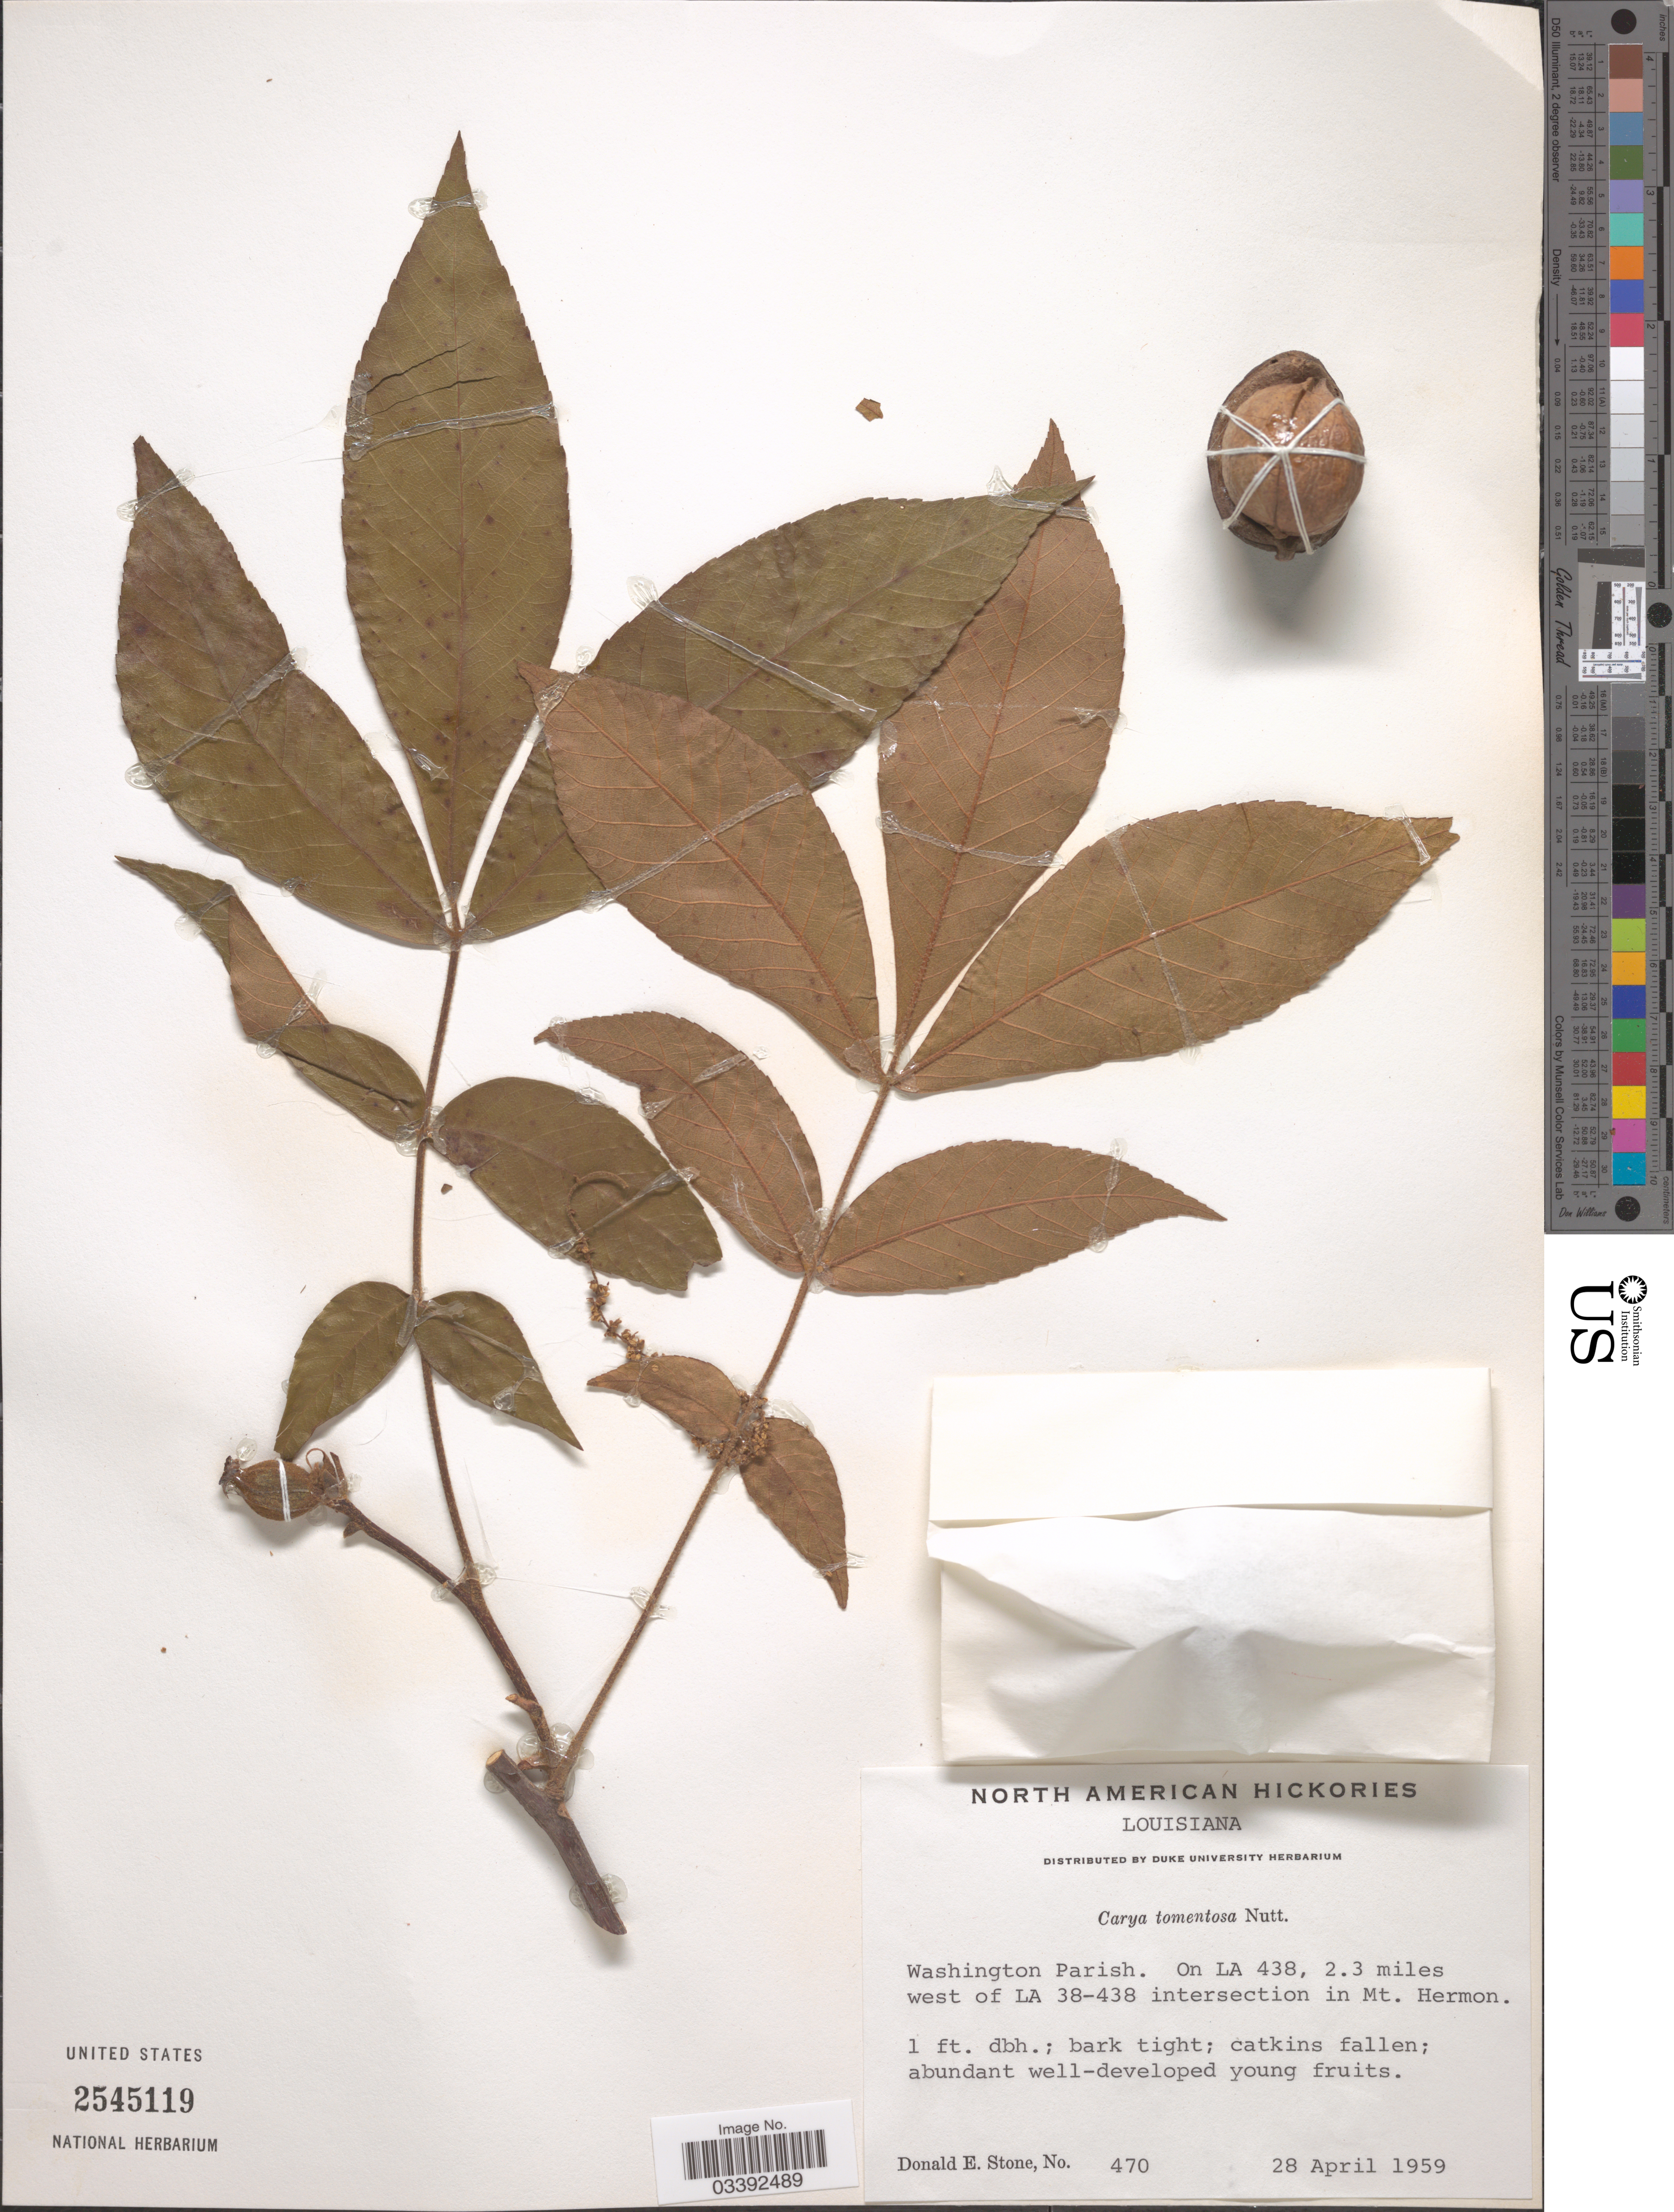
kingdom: Plantae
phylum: Tracheophyta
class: Magnoliopsida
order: Fagales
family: Juglandaceae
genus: Carya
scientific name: Carya tomentosa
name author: (Lam.) Nutt.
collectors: D. E. Stone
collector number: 470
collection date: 1959-04-28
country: United States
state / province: Louisiana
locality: Washington Parish. On LA 438, 2.3 miles west of LA 38-438 intersection in Mt. Hermon.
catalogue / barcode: US 2545119